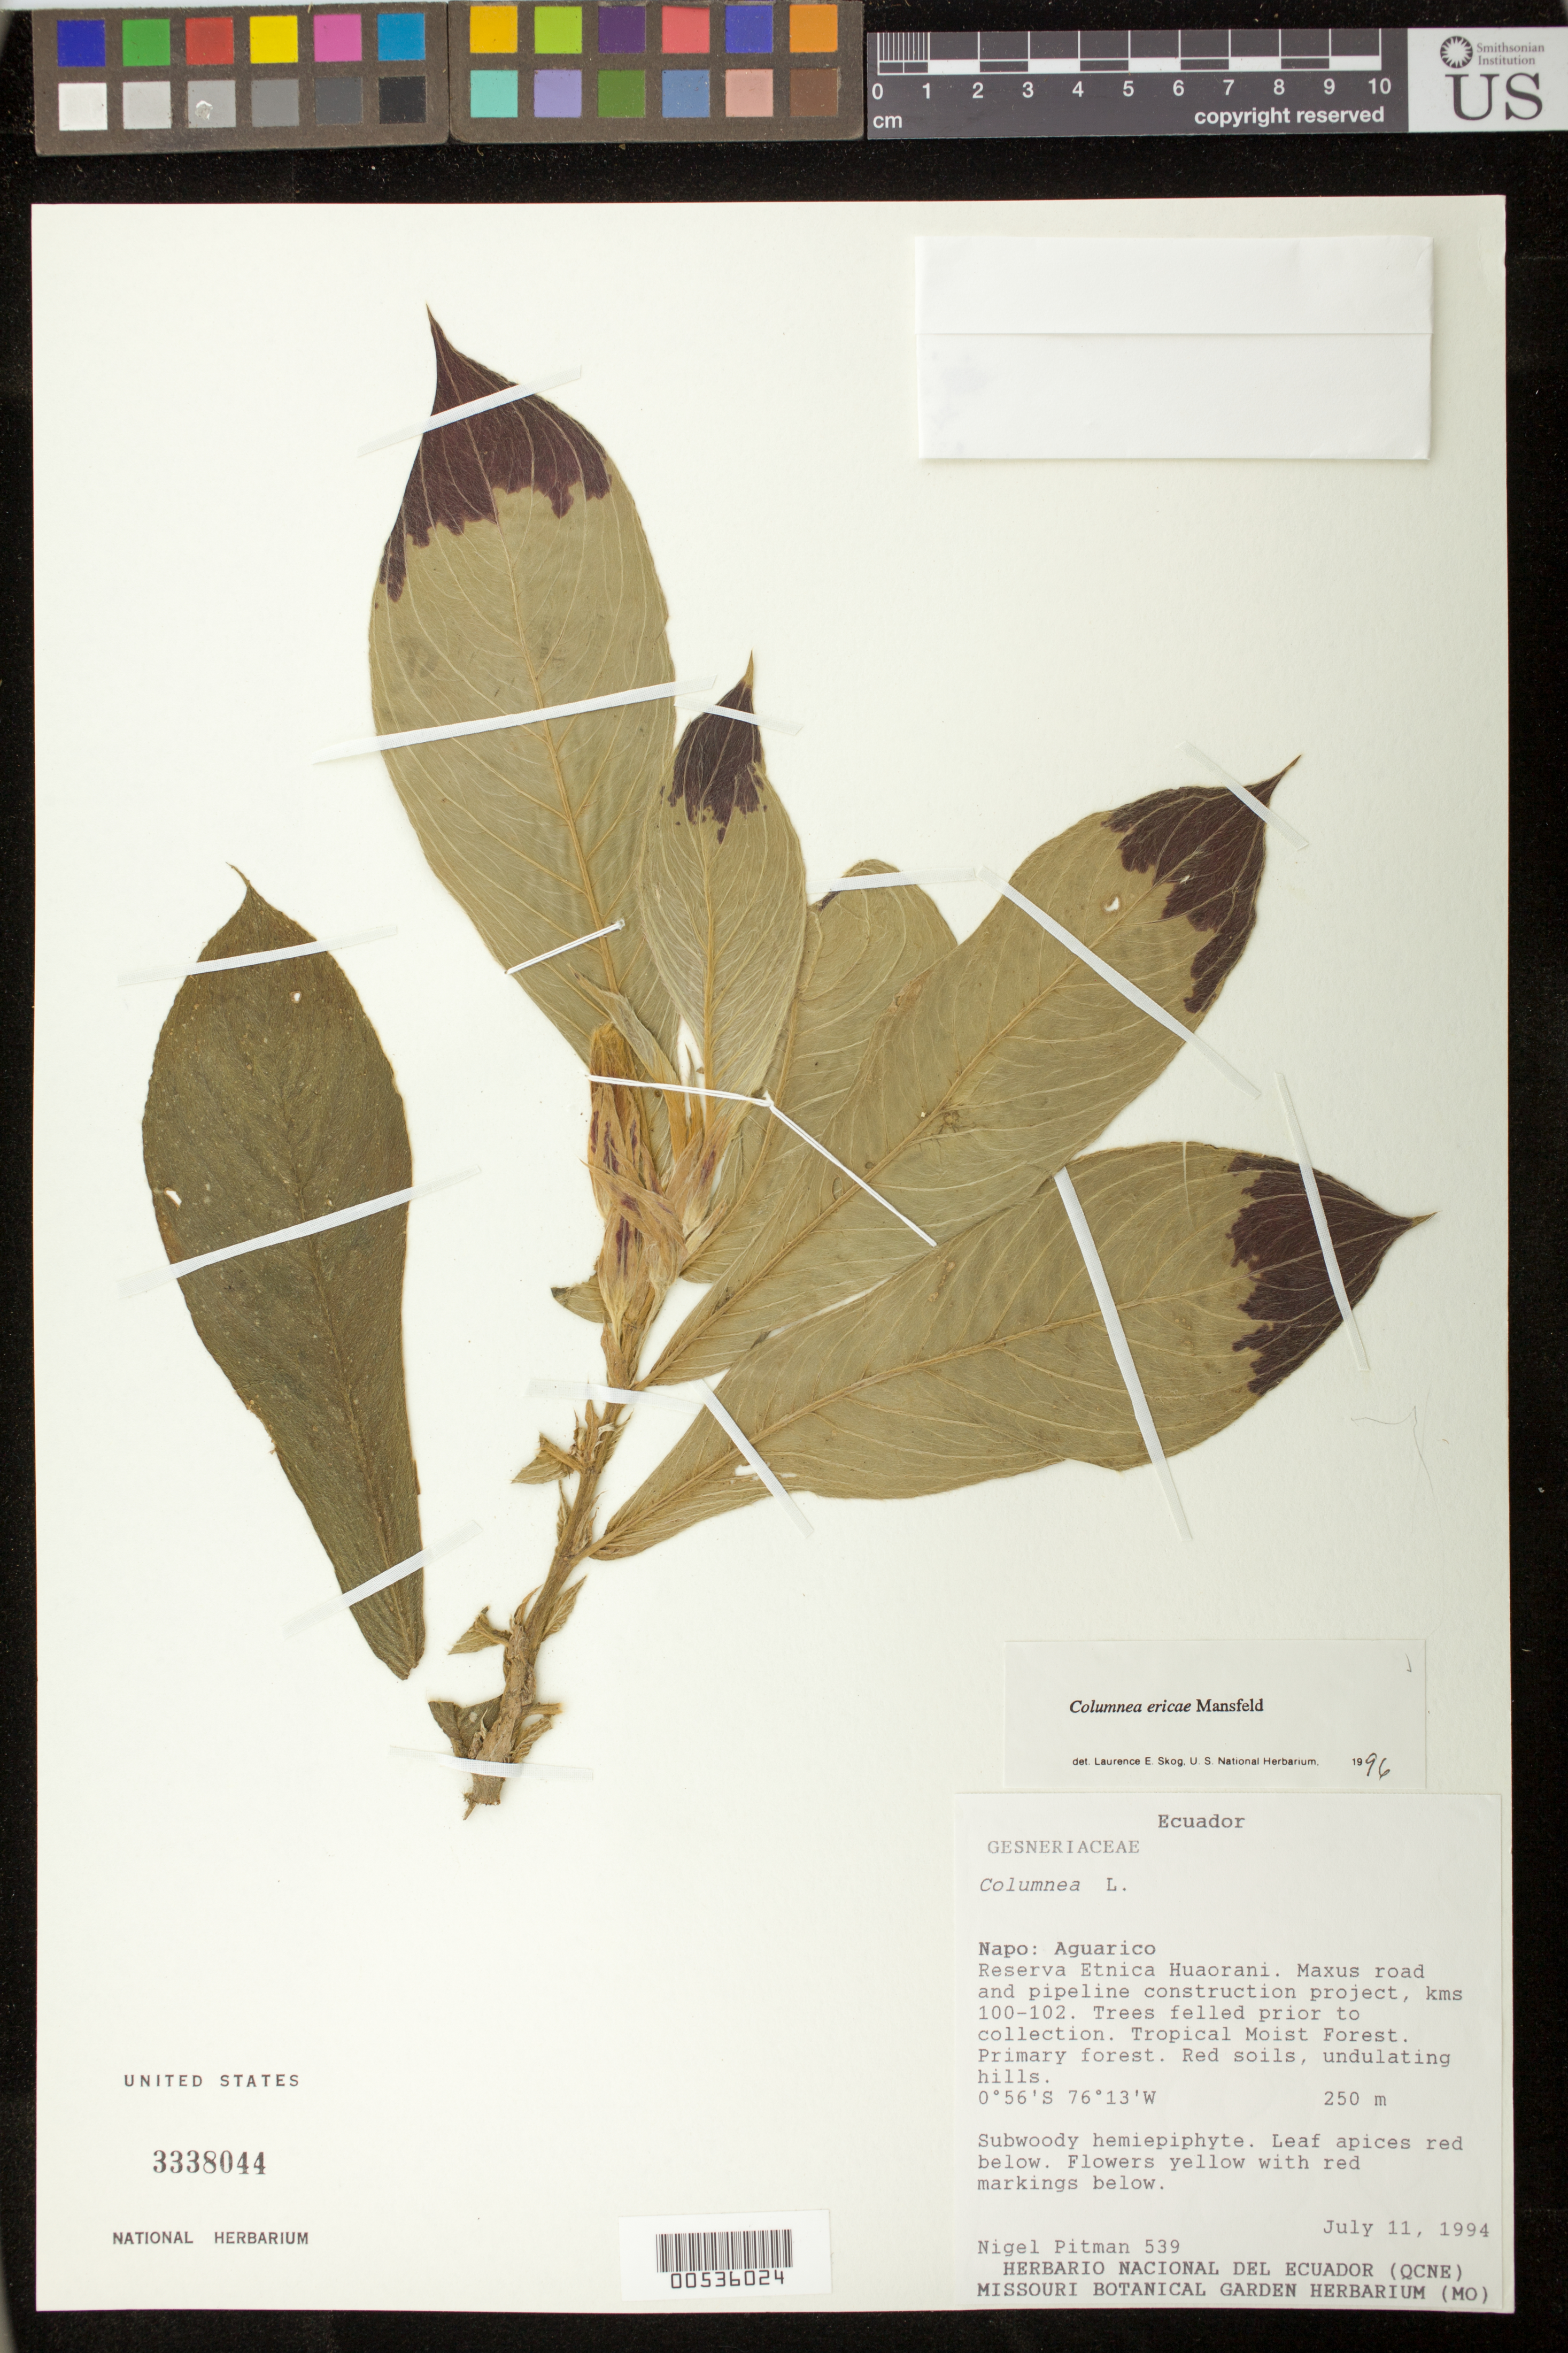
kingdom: Plantae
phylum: Tracheophyta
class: Magnoliopsida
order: Lamiales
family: Gesneriaceae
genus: Columnea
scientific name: Columnea ericae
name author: Mansf.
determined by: Skog, Laurence E.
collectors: N. Pitman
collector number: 539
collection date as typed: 11 Jul 1994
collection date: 1994-07-11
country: Ecuador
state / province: Napo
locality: Aguarico: Reserva Etnica Huaorani; Maxus road and pipeline construction project, kms 100-102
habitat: Tropical moist rainforest; primary forest, red soils, undulating hills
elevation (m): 250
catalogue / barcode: US 3338044